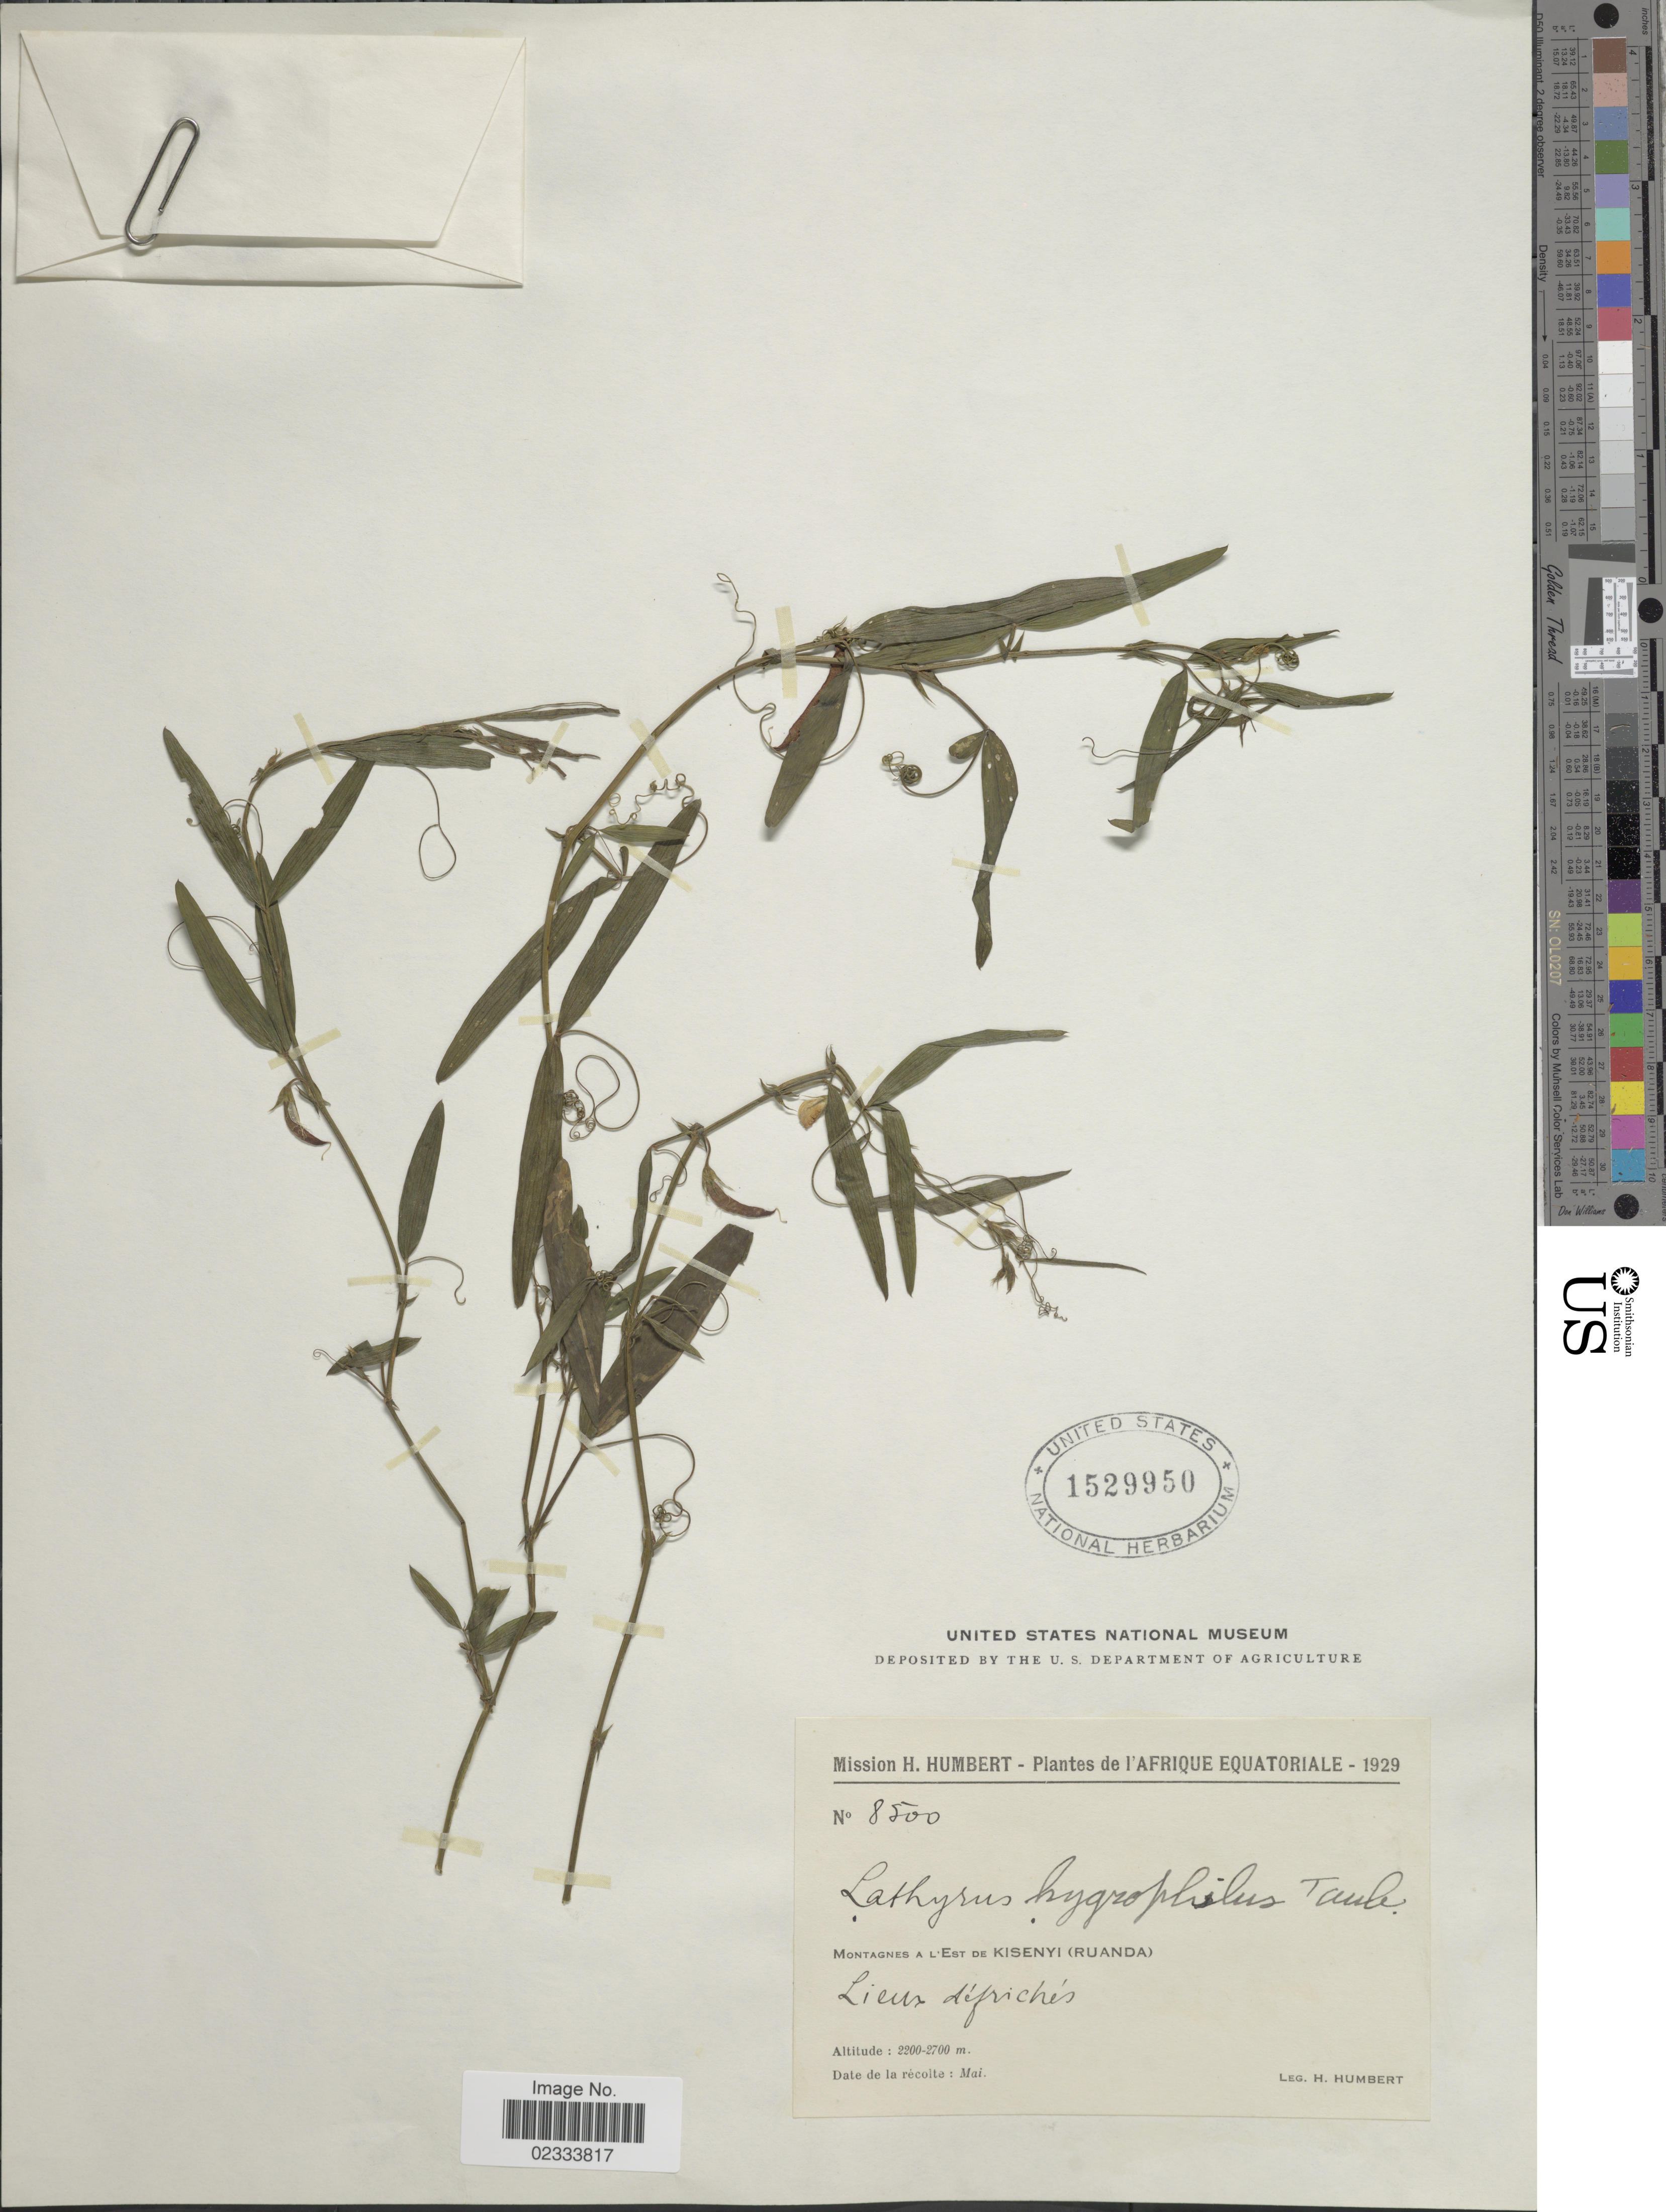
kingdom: Plantae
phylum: Tracheophyta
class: Magnoliopsida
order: Fabales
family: Fabaceae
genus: Lathyrus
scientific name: Lathyrus hygrophilus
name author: Taub.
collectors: H. Hubert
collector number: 8500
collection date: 1929-05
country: Rwanda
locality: L'Afrique Equatoriale, Montagnes a L'Est de Kisenyi (Ruanda)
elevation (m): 2200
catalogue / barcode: US 1529950